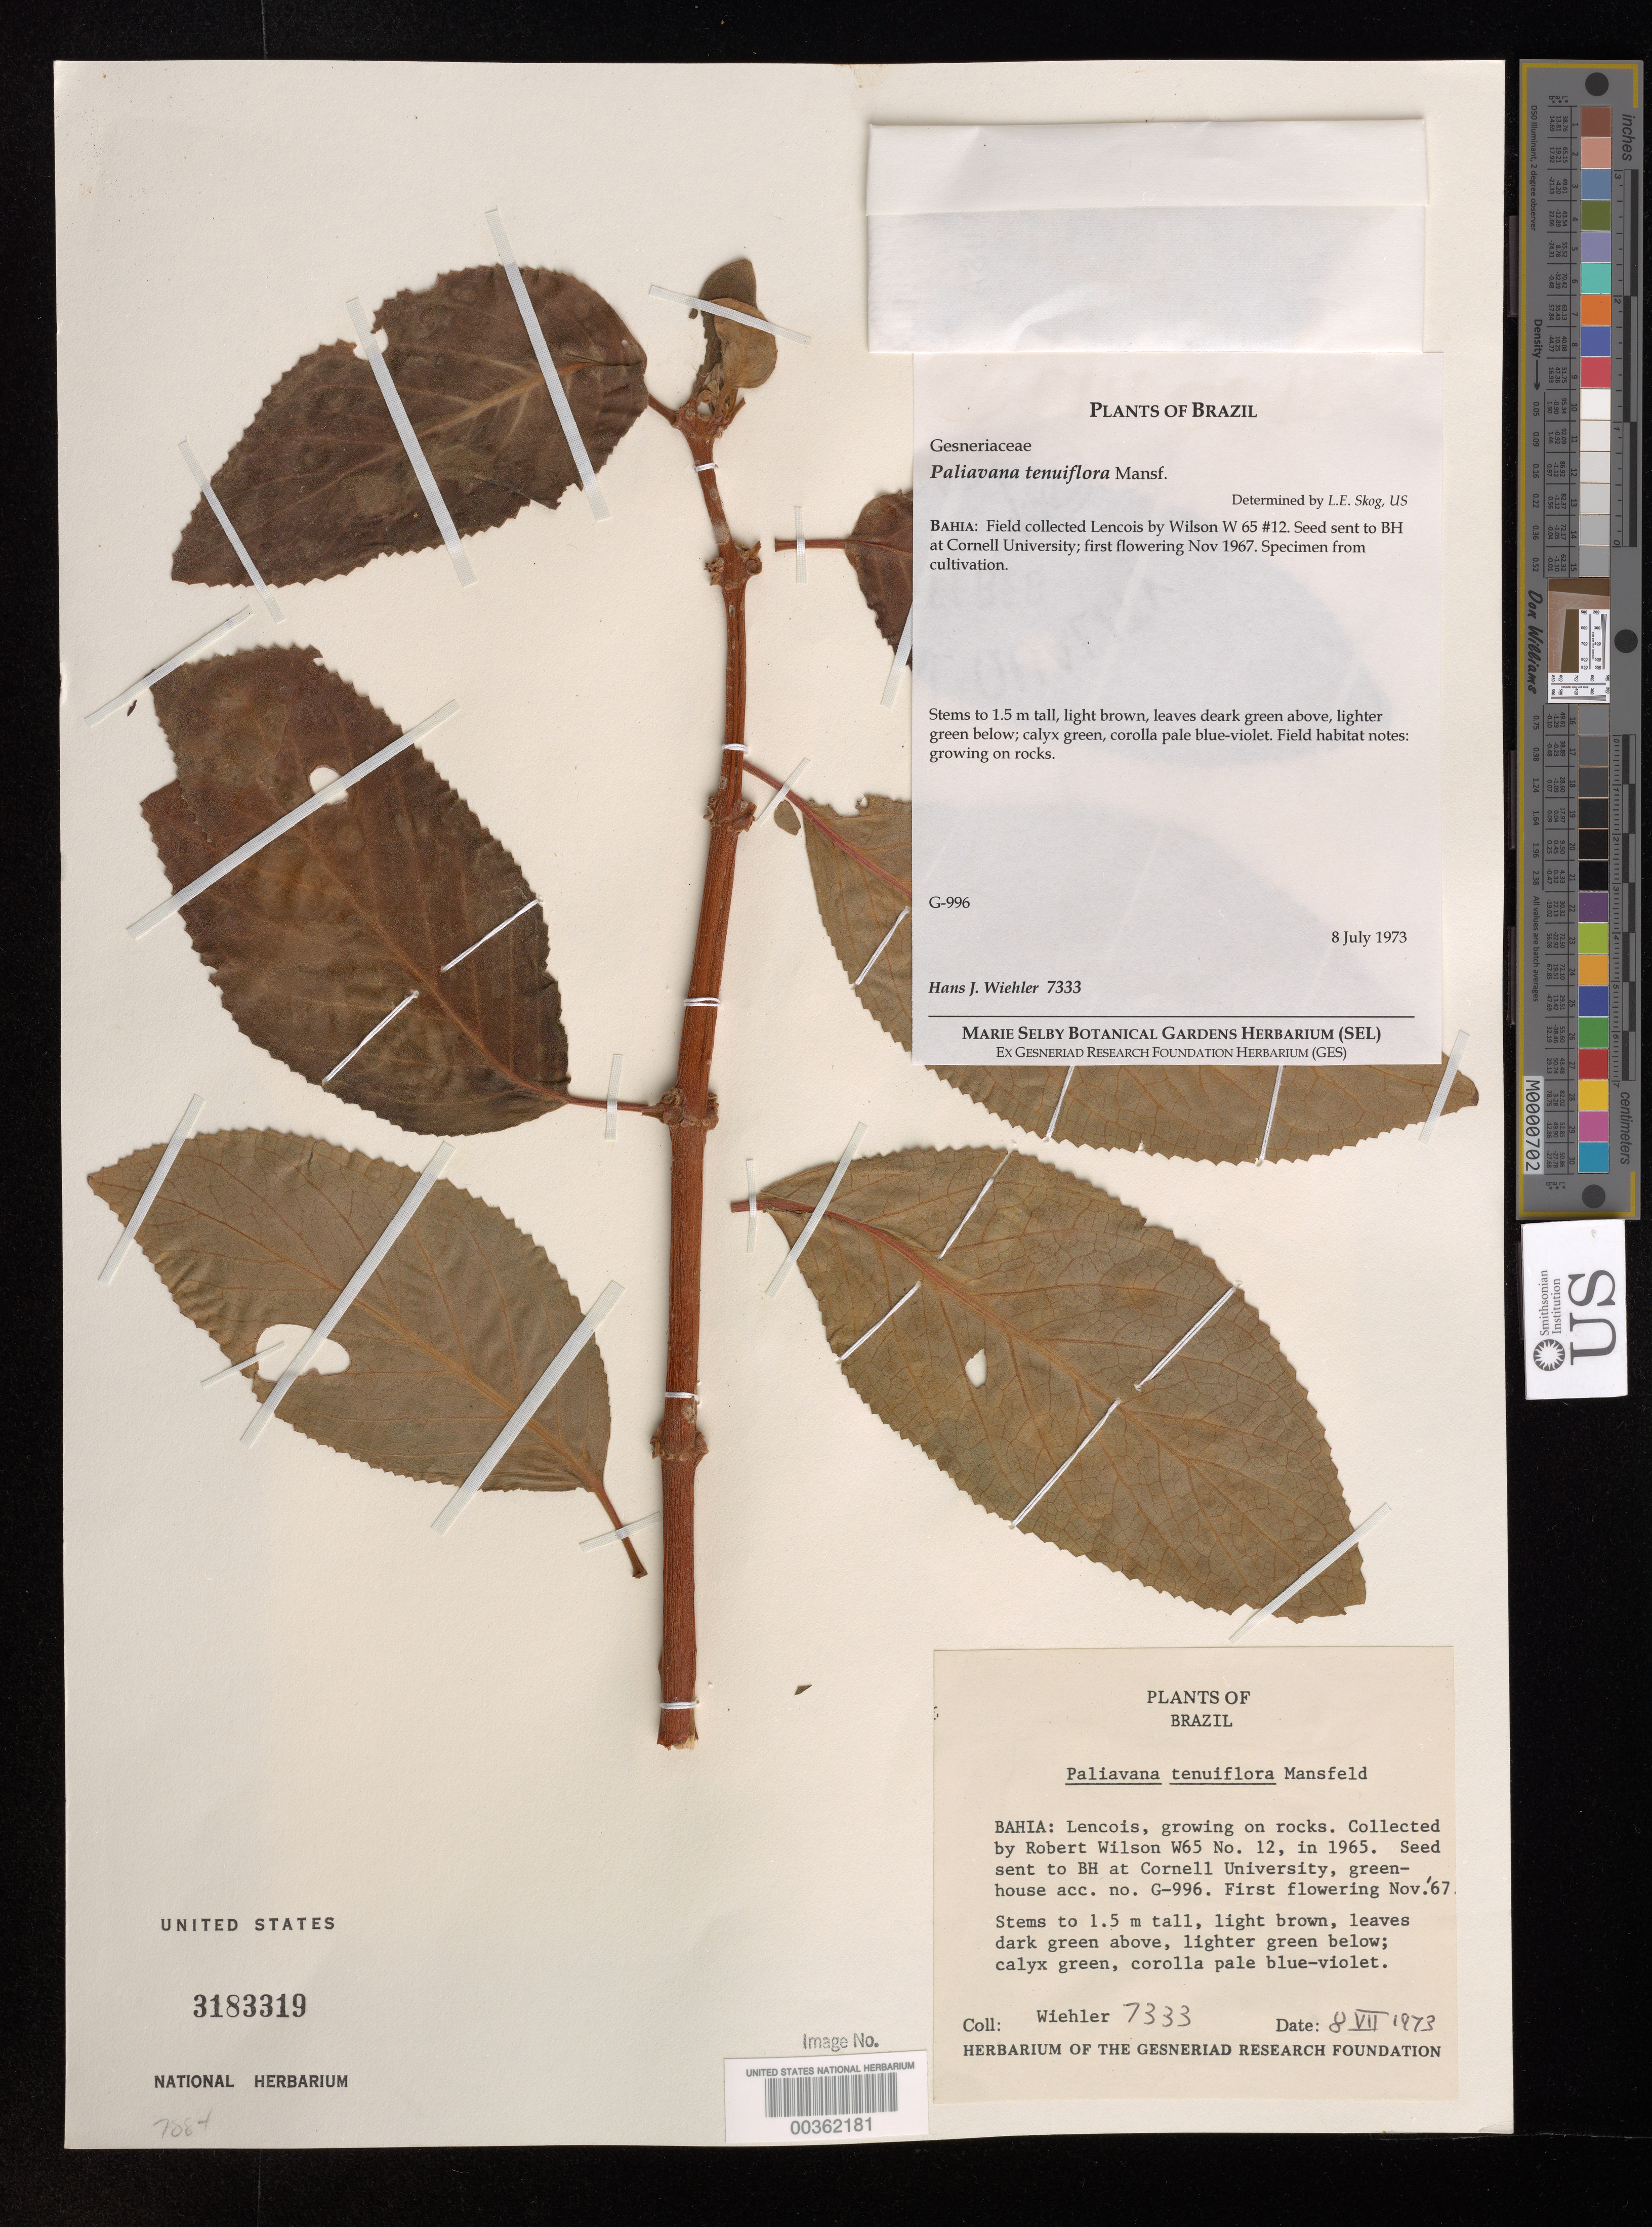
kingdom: Plantae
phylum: Tracheophyta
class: Magnoliopsida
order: Lamiales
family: Gesneriaceae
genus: Paliavana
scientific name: Paliavana tenuiflora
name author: Mansf.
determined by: Skog, Laurence E.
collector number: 7333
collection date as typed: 8 July 1973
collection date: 1973-07-08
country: United States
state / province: New York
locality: Bailey Hortorium, Cornell university, Ithaca.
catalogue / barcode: US 3183319